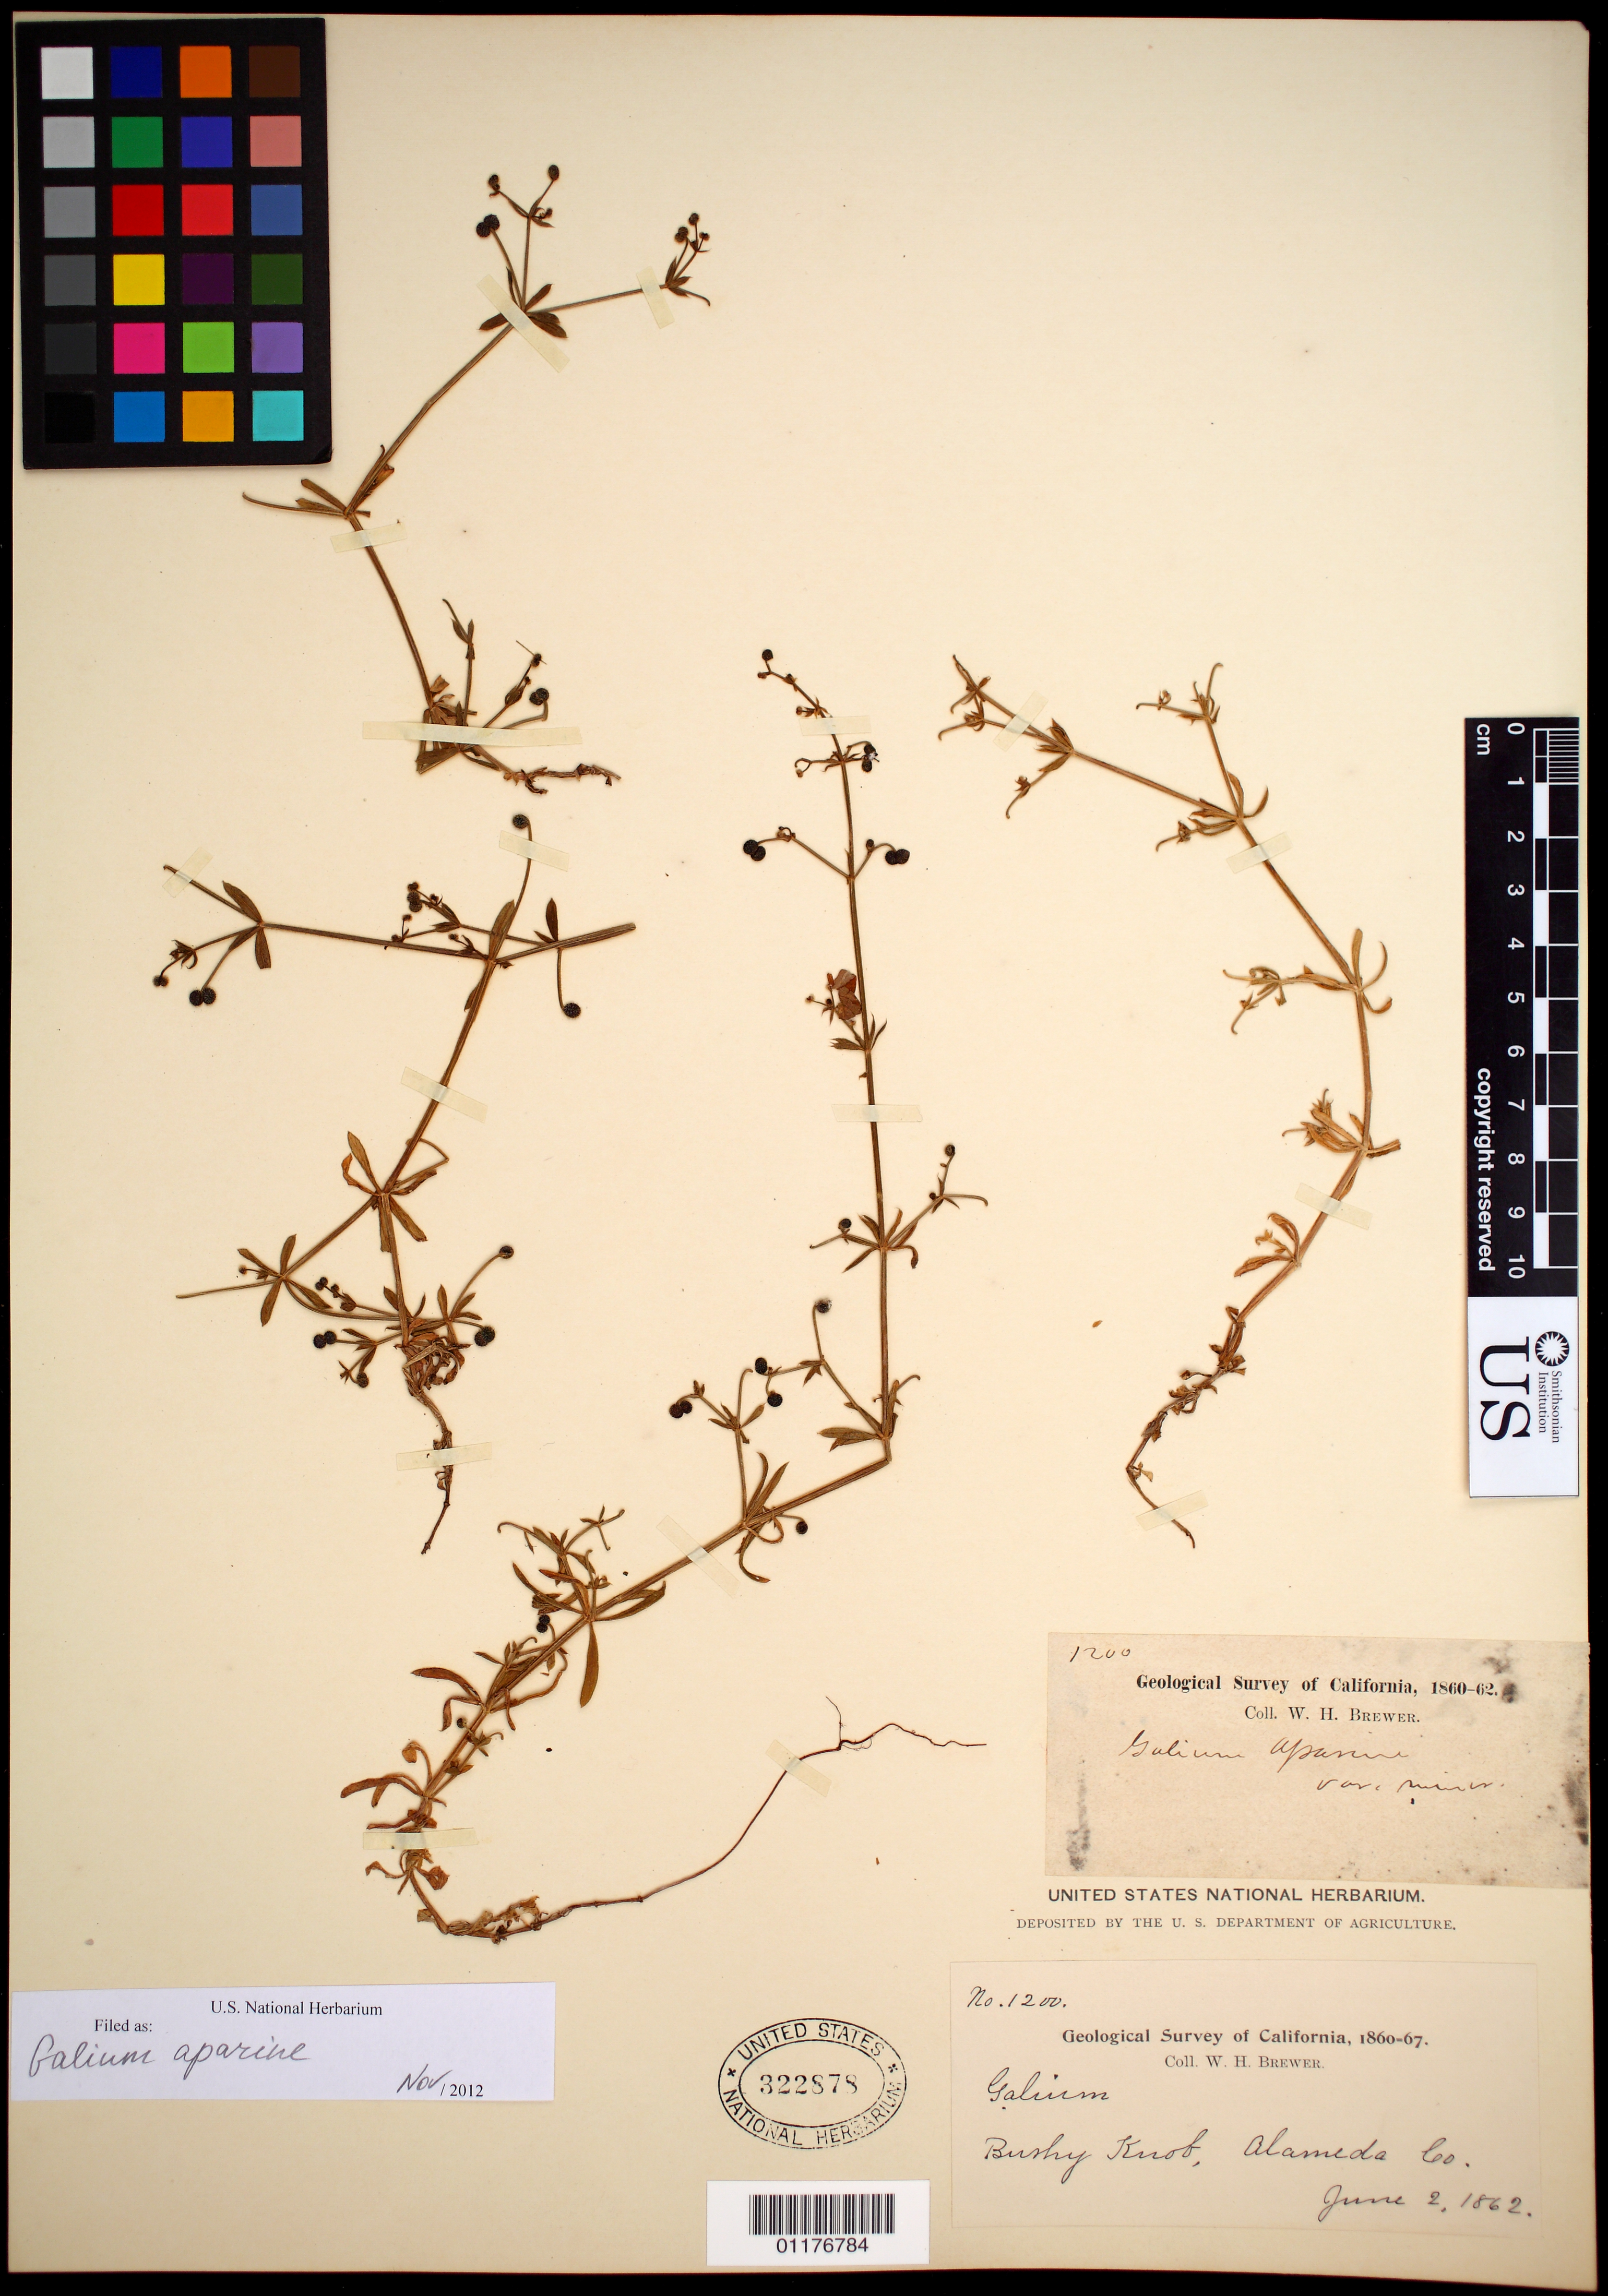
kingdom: Plantae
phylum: Tracheophyta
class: Magnoliopsida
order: Gentianales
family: Rubiaceae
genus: Galium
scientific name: Galium aparine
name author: L.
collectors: W. H. Brewer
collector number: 1200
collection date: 1862-06-02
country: United States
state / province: California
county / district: Alameda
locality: Bushy Knob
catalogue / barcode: US 322878